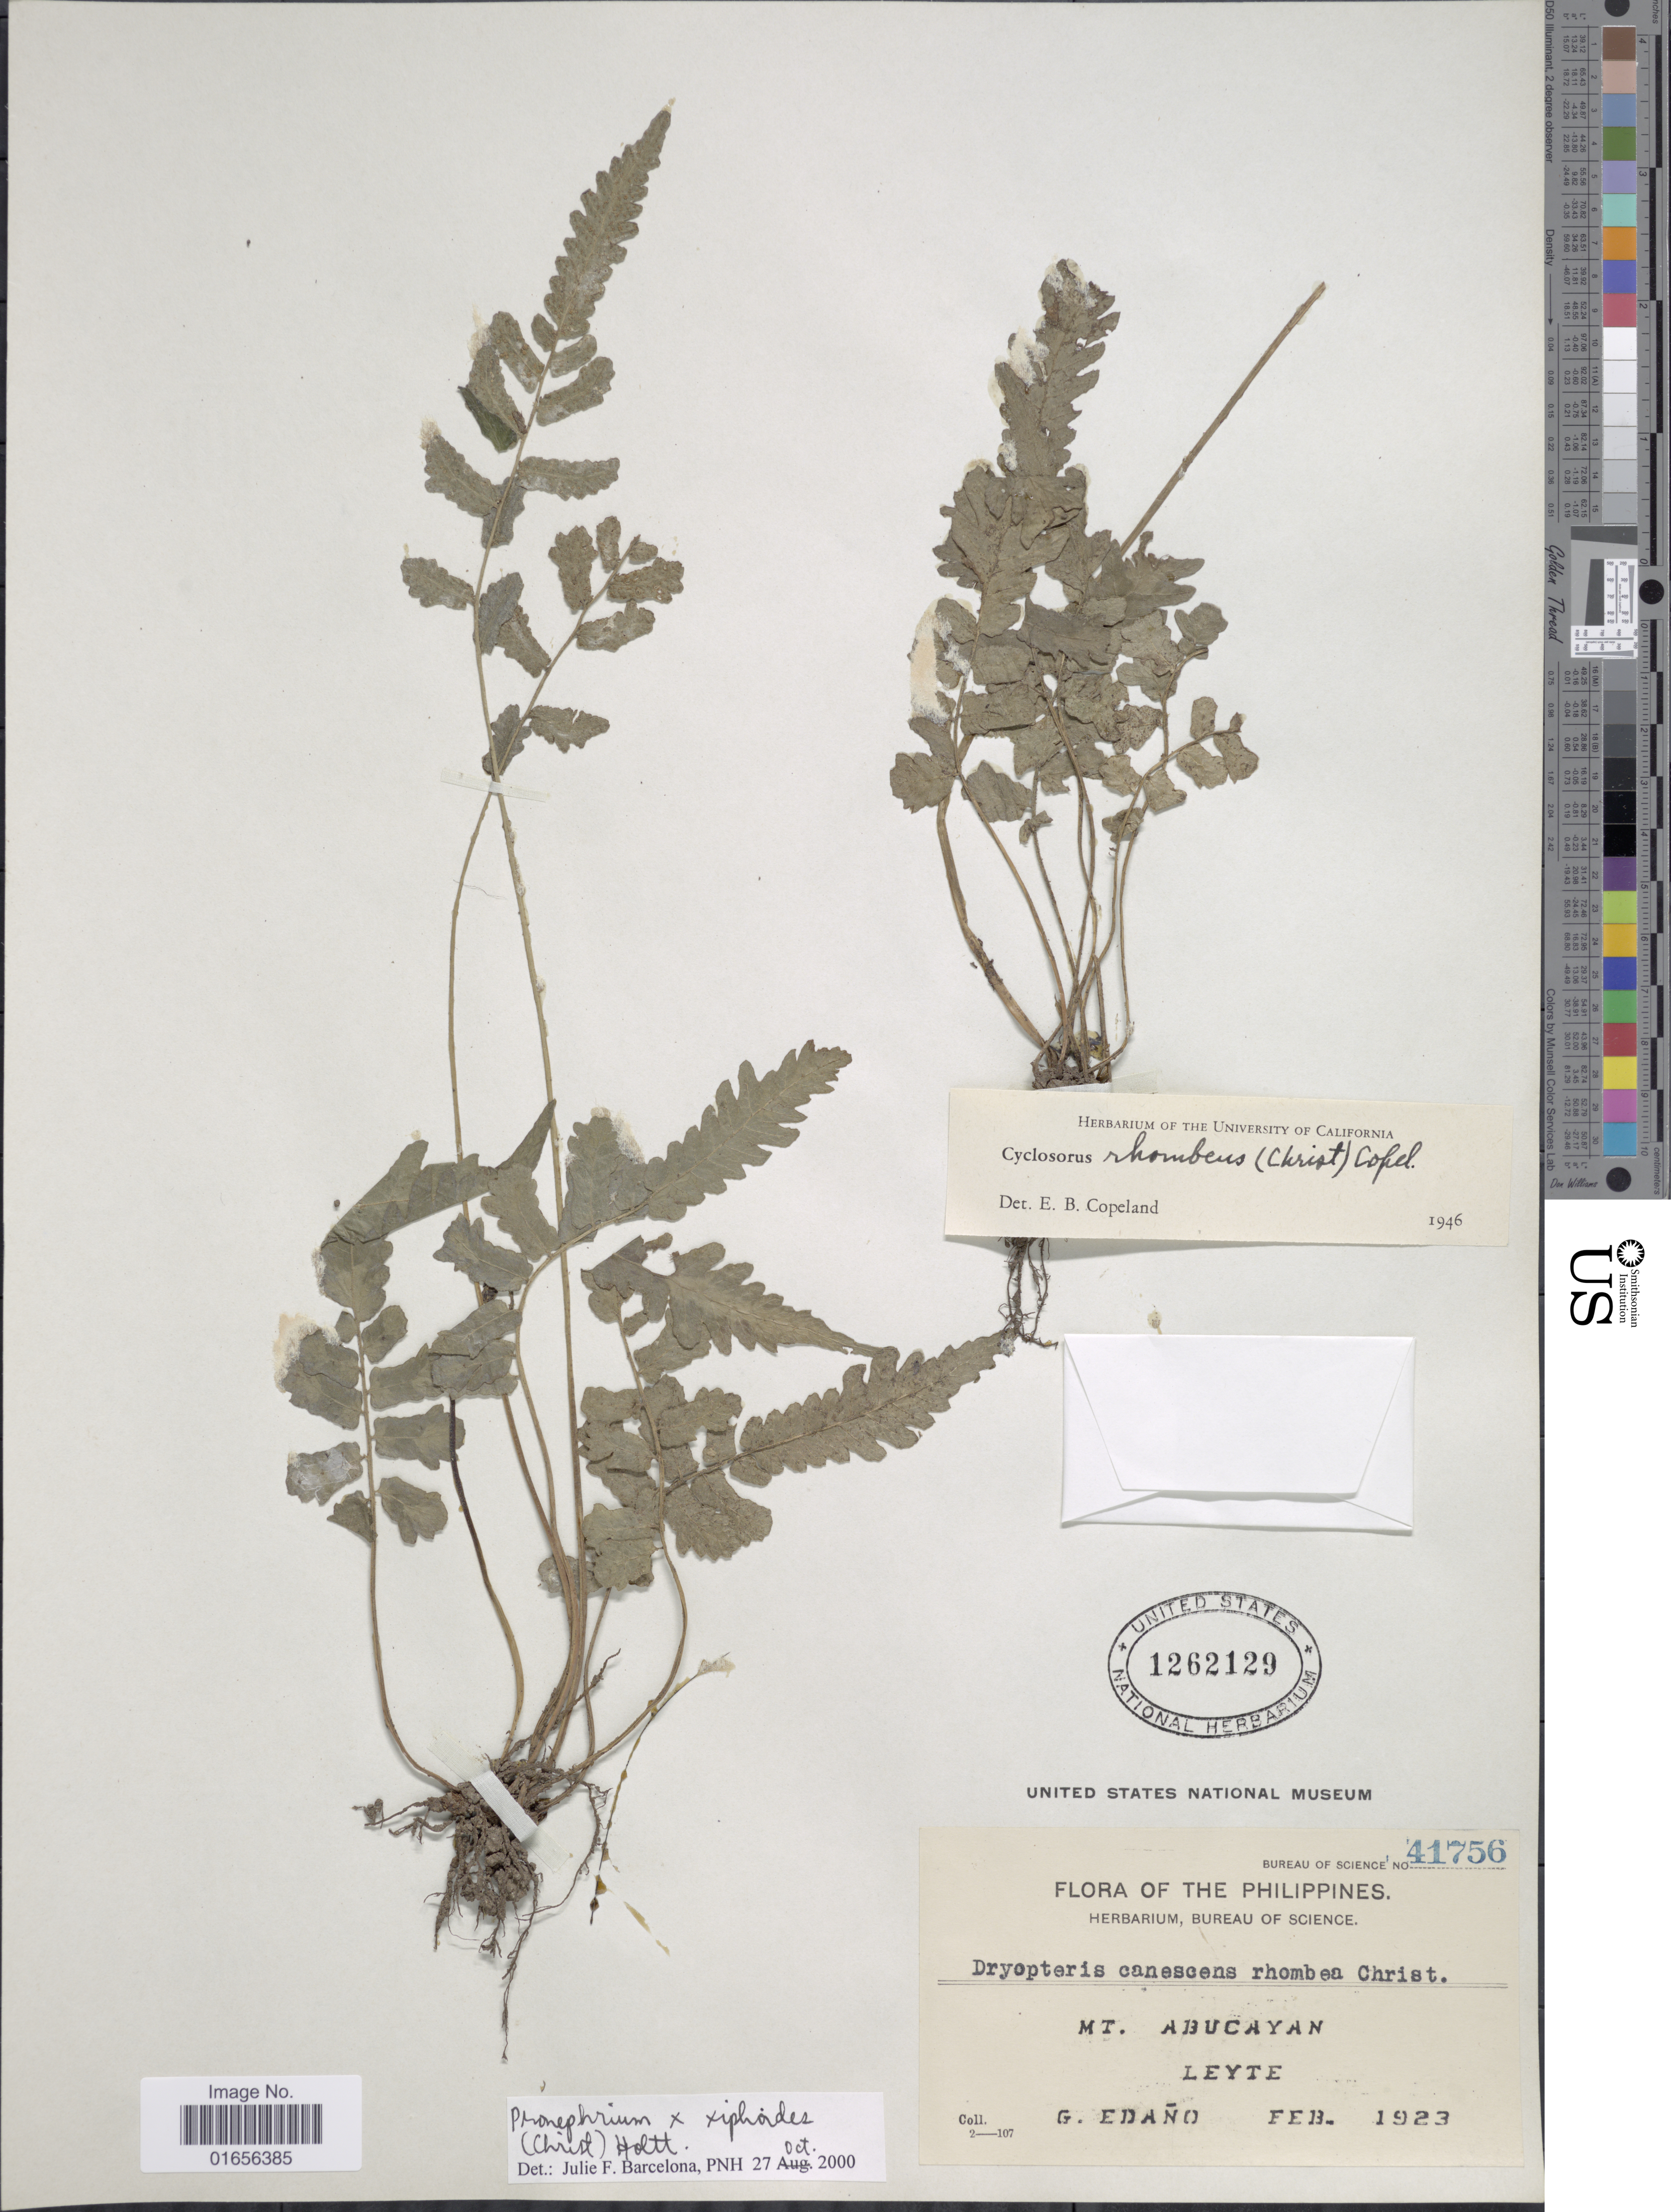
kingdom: Plantae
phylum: Tracheophyta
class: Polypodiopsida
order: Polypodiales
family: Thelypteridaceae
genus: Pronephrium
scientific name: Pronephrium xiphioides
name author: (C. Chr.) Holttum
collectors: G. Edaño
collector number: Bureau of Science 41756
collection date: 1923-02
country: Philippines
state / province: Eastern Visayas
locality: The Philippines, Mt. Abucayan, Leyte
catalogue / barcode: US 1262129